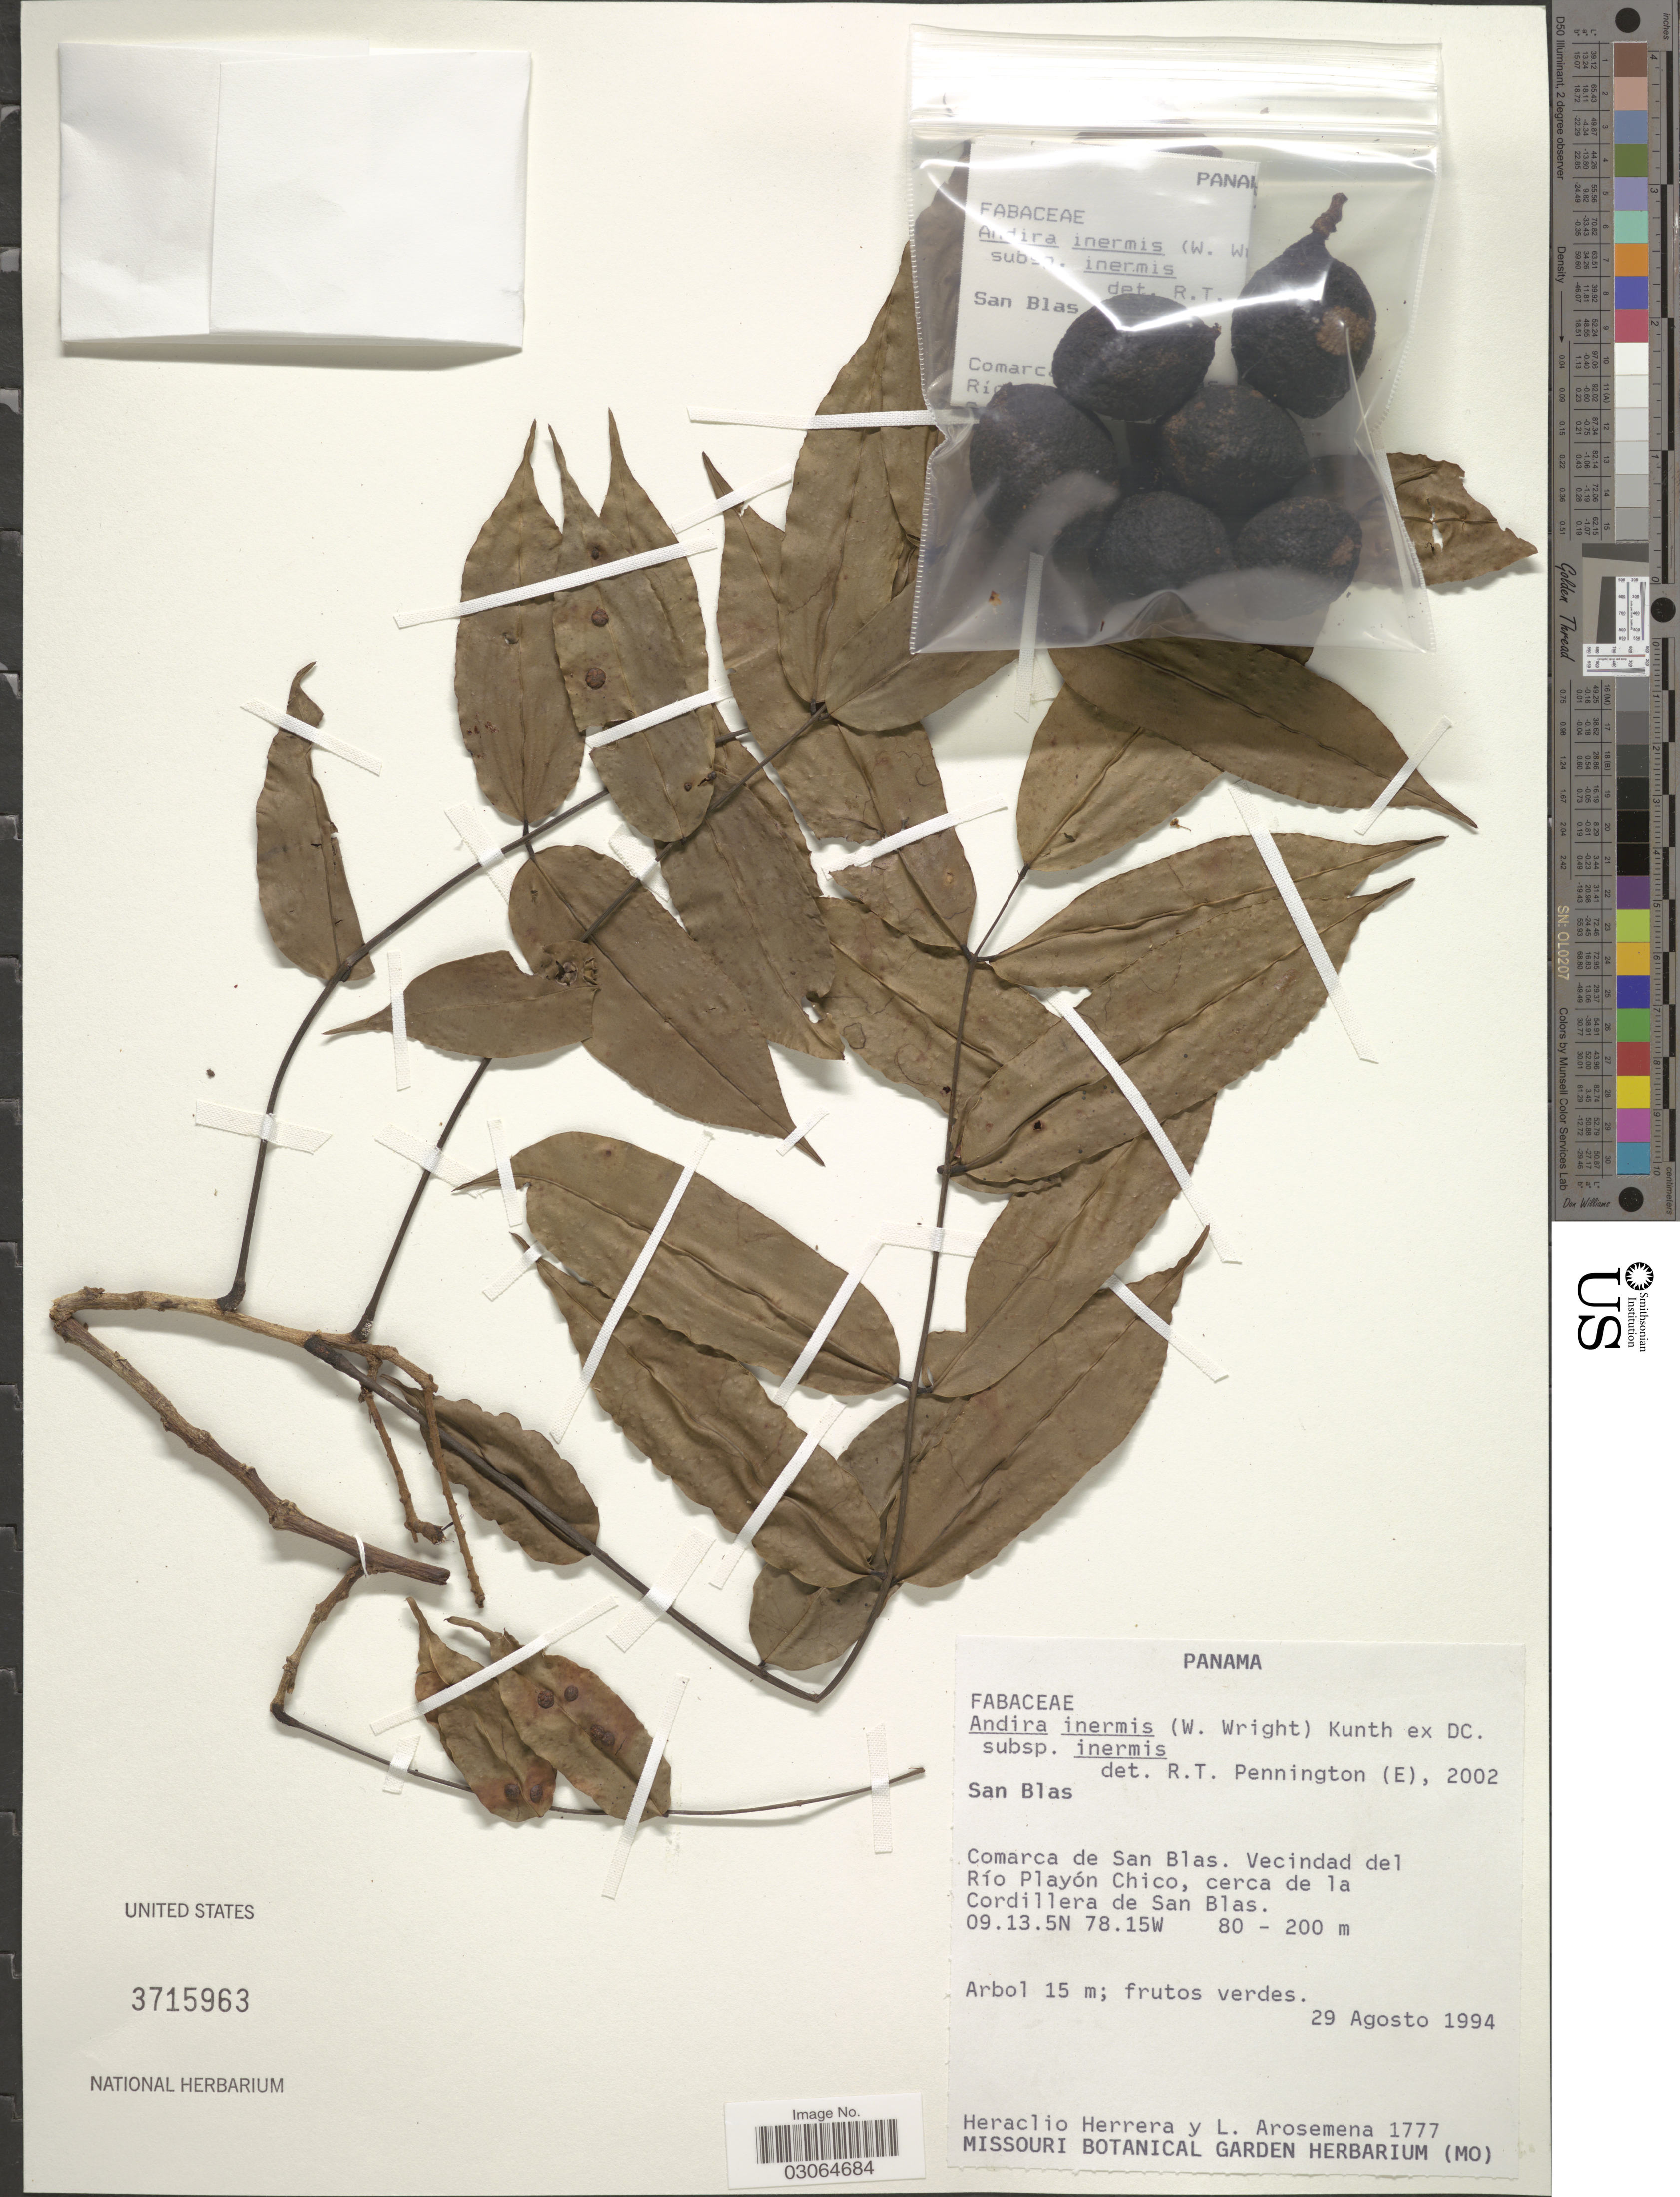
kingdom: Plantae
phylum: Tracheophyta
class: Magnoliopsida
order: Fabales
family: Fabaceae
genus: Andira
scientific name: Andira inermis subsp. inermis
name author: (W. Wright) Kunth ex DC.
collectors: H. Herrera & L. Arosemena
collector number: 1777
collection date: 1994-08-29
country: Panama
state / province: Kuna Yala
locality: San Blas. Comarca de San Blas. Vecindad del Río Playón Chico, cerca de la Cordillera de San Blas.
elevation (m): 80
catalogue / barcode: US 3715963